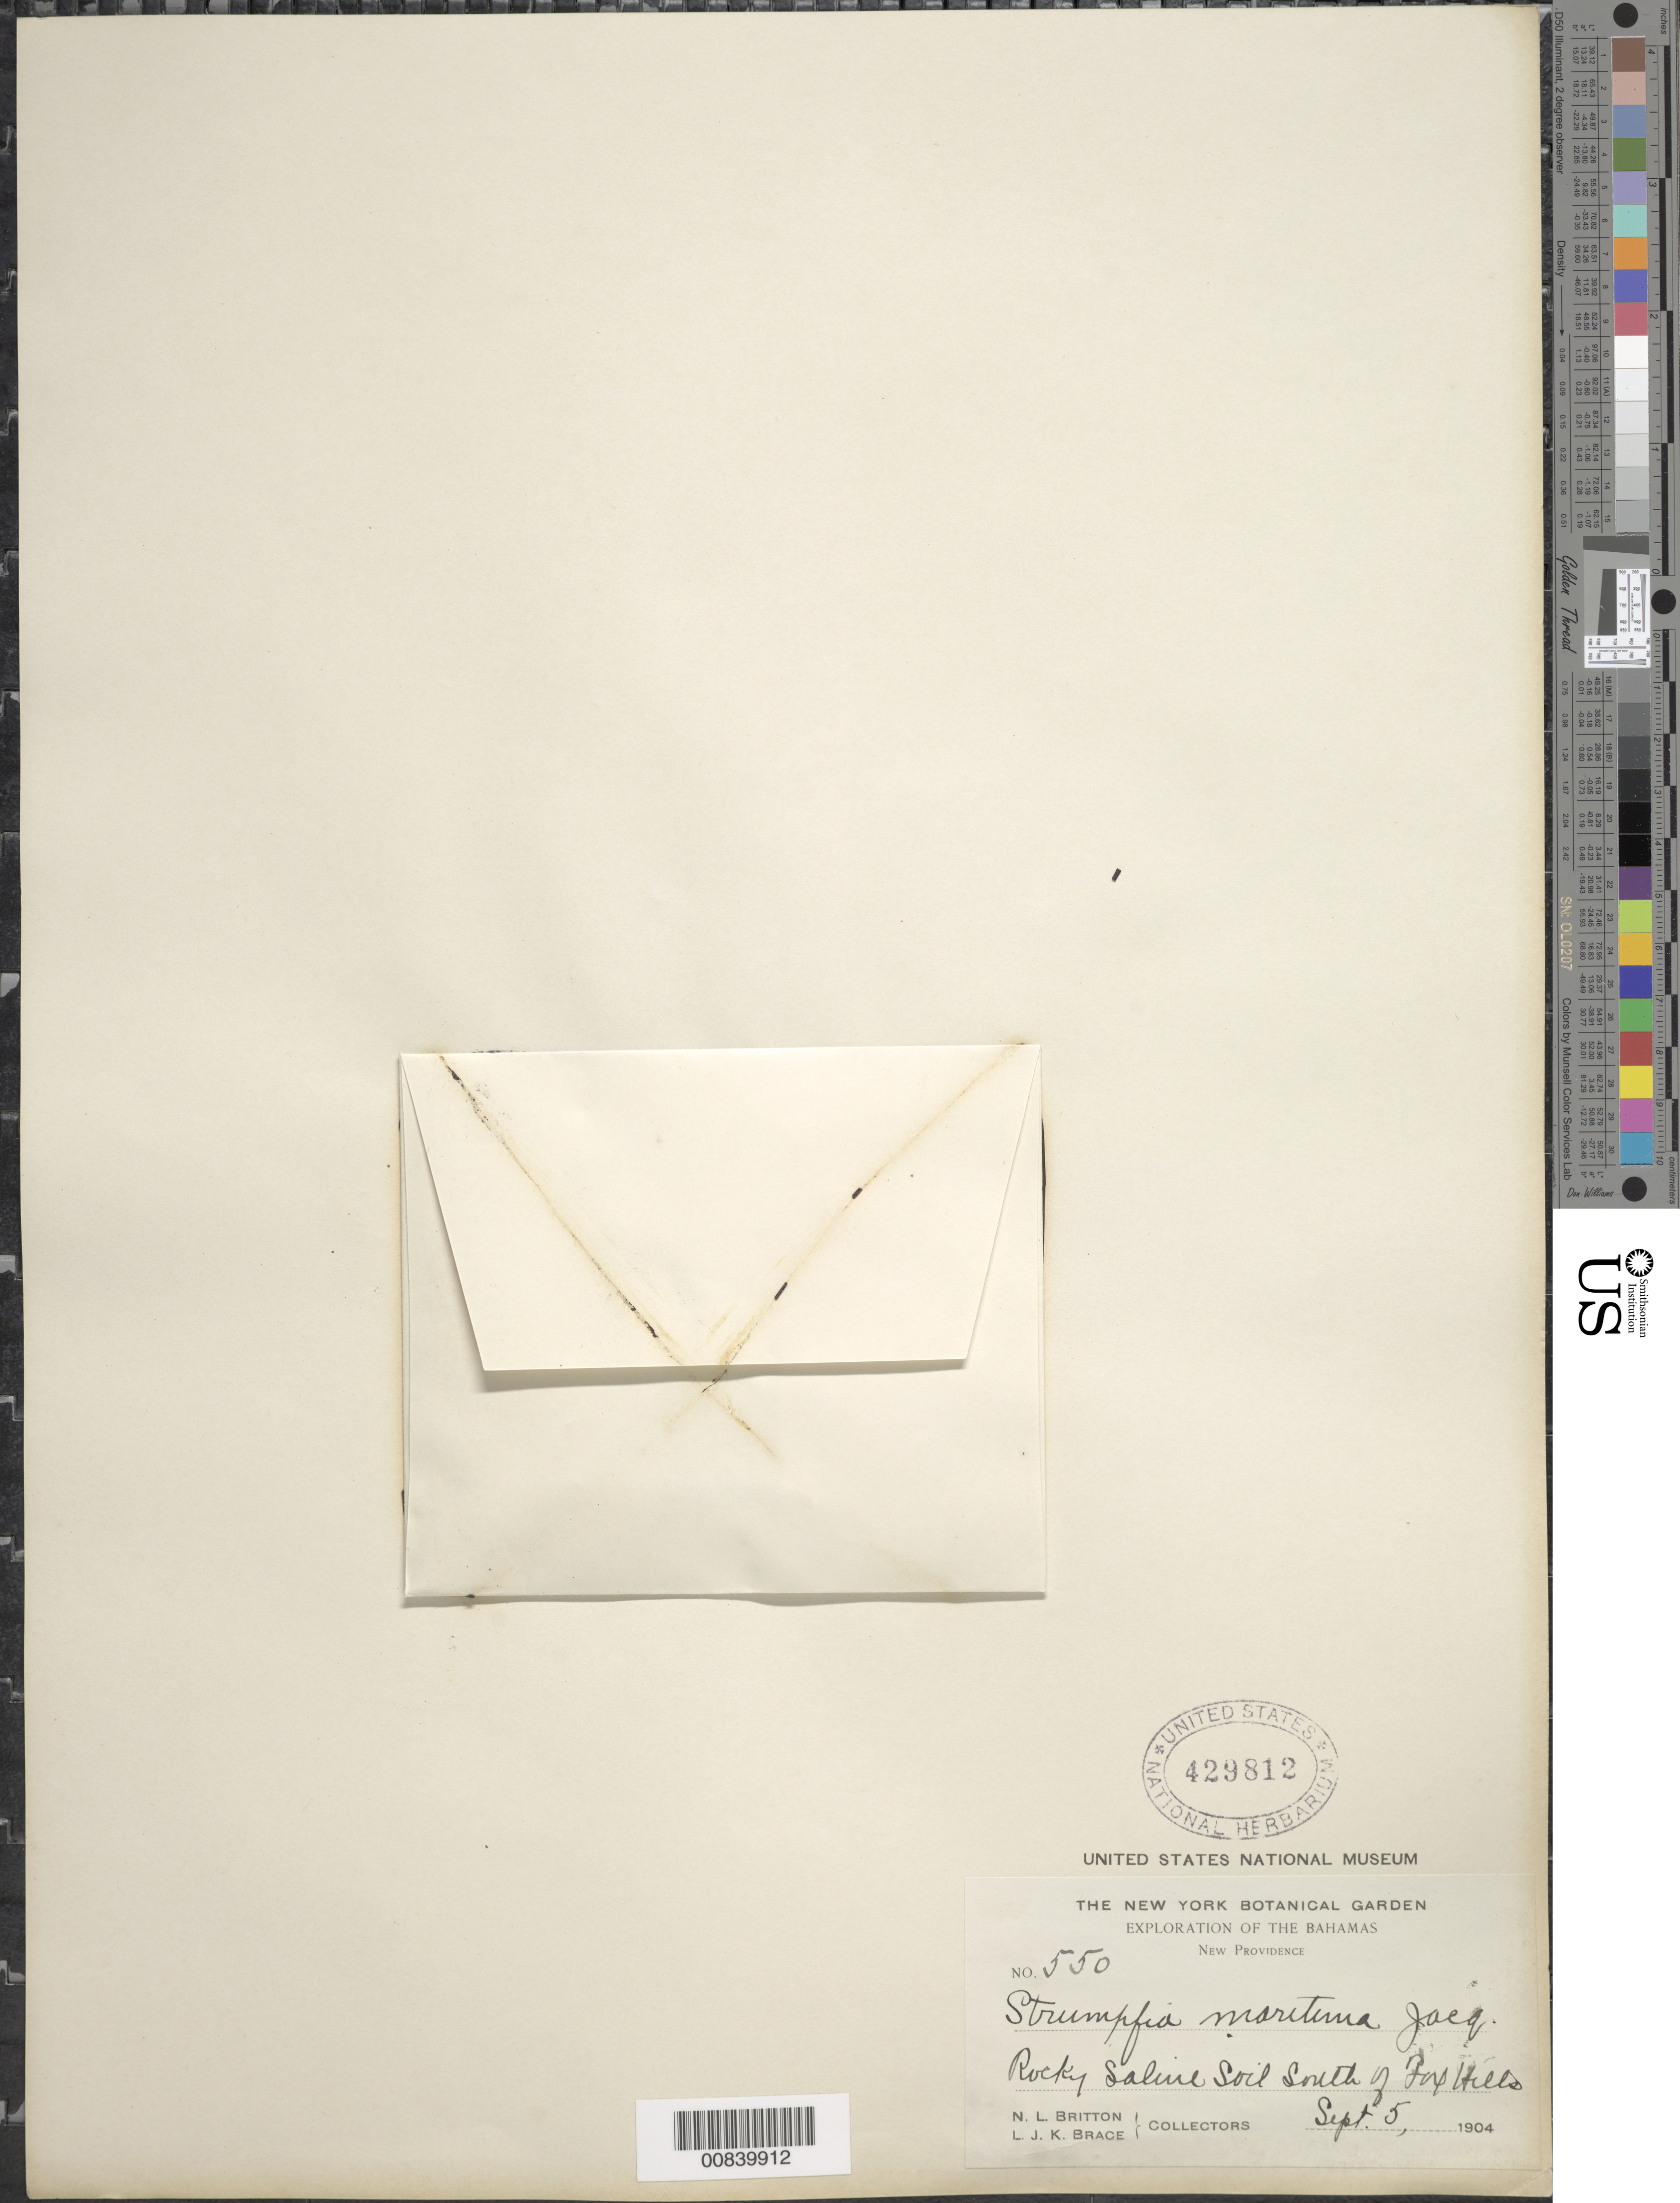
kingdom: Plantae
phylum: Tracheophyta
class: Magnoliopsida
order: Gentianales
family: Rubiaceae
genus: Strumpfia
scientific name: Strumpfia maritima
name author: Jacq.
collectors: N. Britton & L. J. K. Brace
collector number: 550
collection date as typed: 05 Sep 1904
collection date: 1904-09-05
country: Bahamas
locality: New Porvidence. South of Fox Hills.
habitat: Rocky saline soil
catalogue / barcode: US 429812